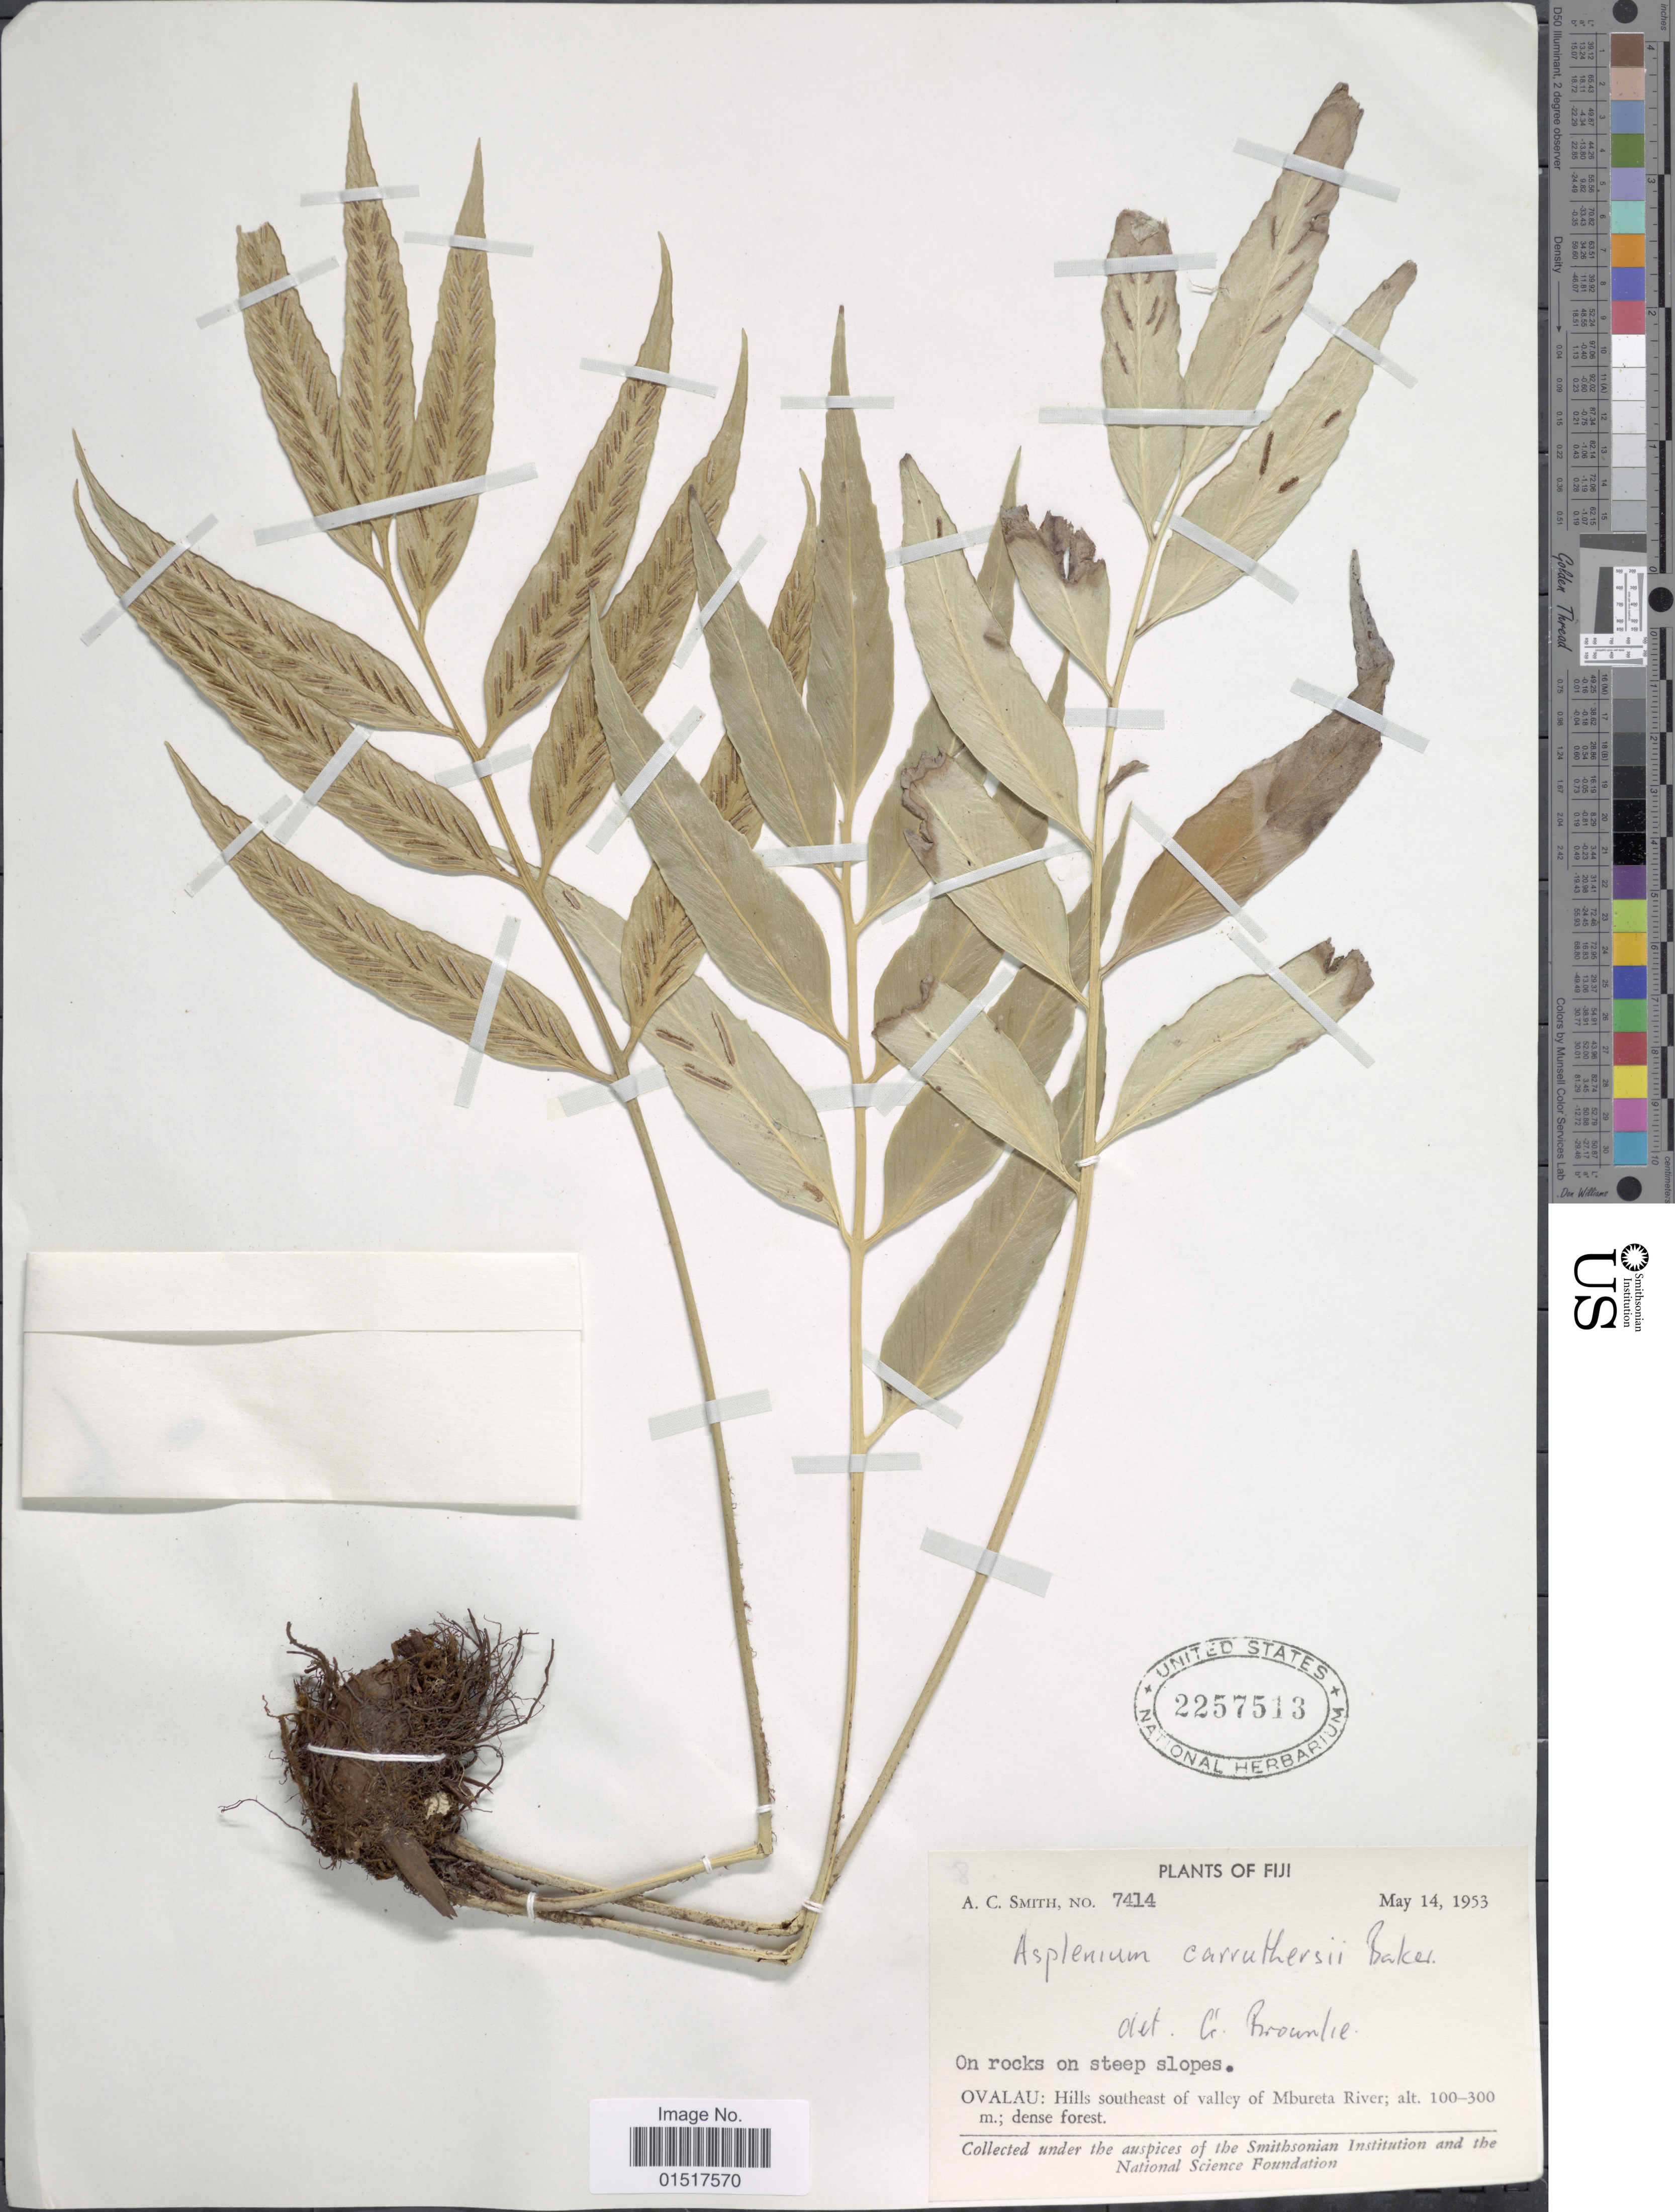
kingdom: Plantae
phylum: Tracheophyta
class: Polypodiopsida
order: Polypodiales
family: Aspleniaceae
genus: Asplenium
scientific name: Asplenium carruthersii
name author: Baker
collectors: A. C. Smith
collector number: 7414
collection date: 1953-05-14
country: Fiji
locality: Ovalau: Hills southeast of valley oof Mbureta River.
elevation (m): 100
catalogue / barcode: US 2257513